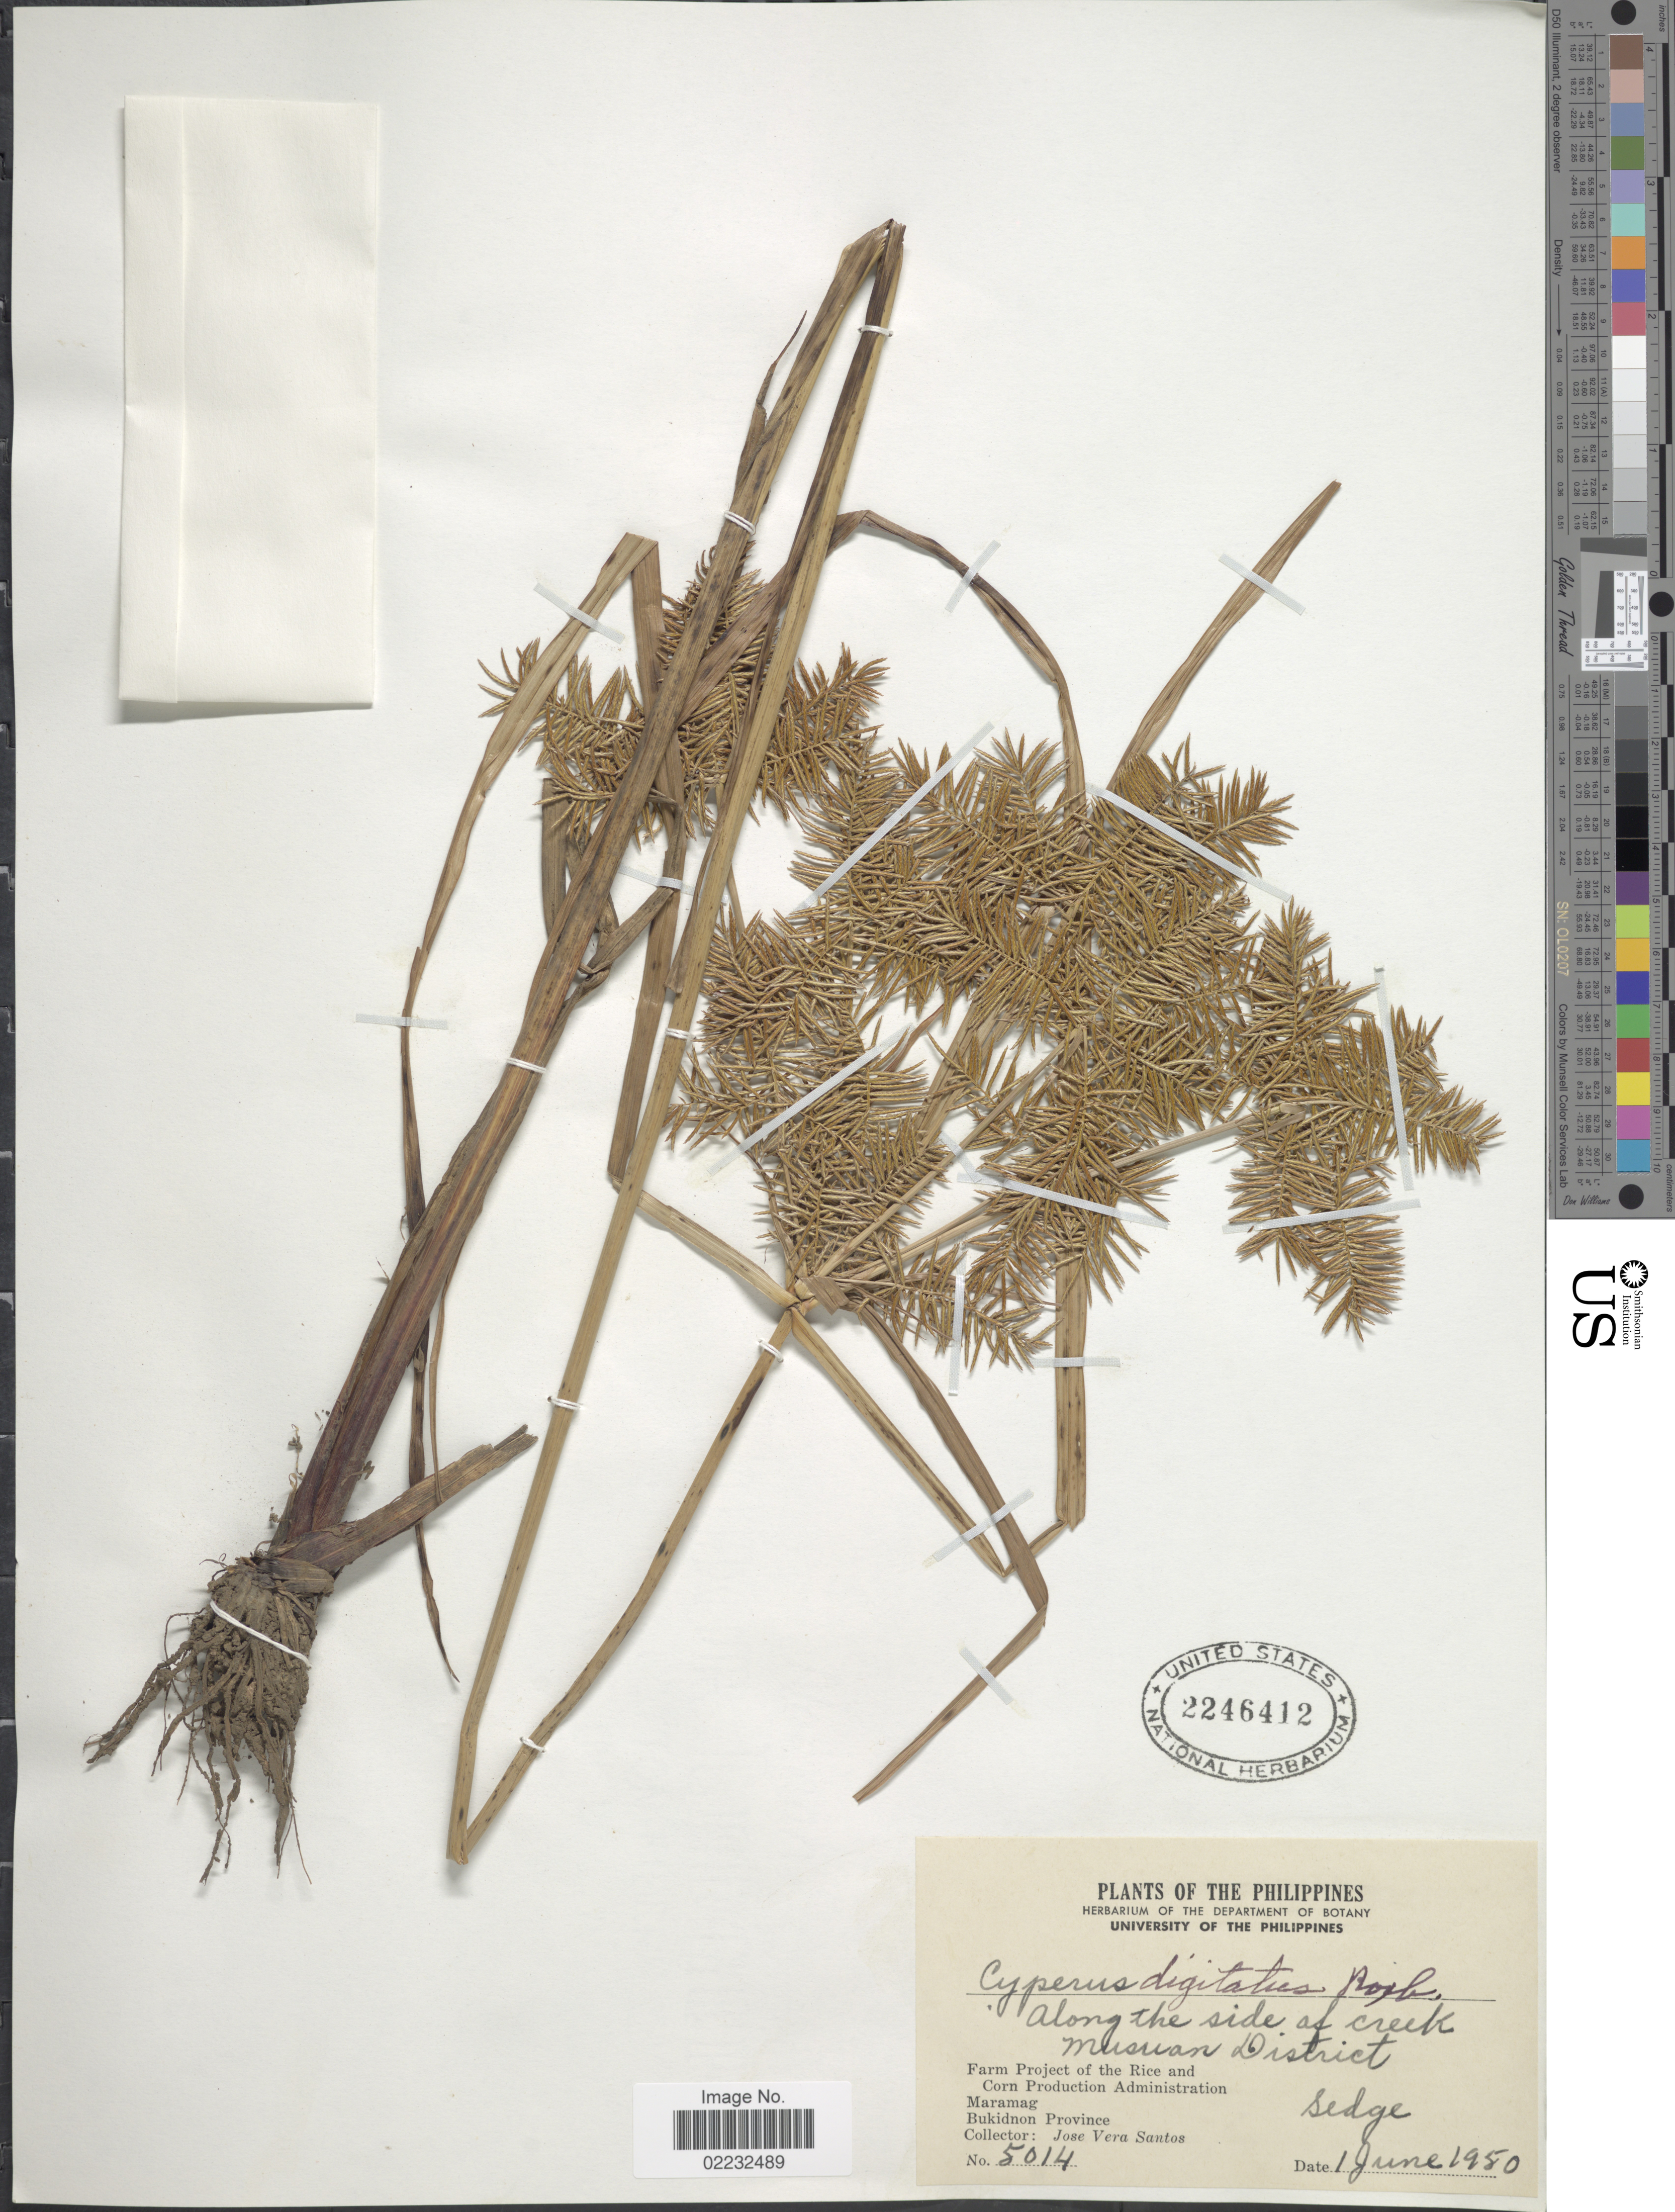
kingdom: Plantae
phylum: Tracheophyta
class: Liliopsida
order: Poales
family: Cyperaceae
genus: Cyperus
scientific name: Cyperus digitatus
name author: Roxb.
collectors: J. V. Santos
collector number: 5014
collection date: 1950-06-01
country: Philippines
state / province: Northern Mindanao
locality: Along the side of Creek Musuan District. Farm Project of the Rice and Corn Production Administration. Maramag, Bukidnon Province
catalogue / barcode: US 2246412